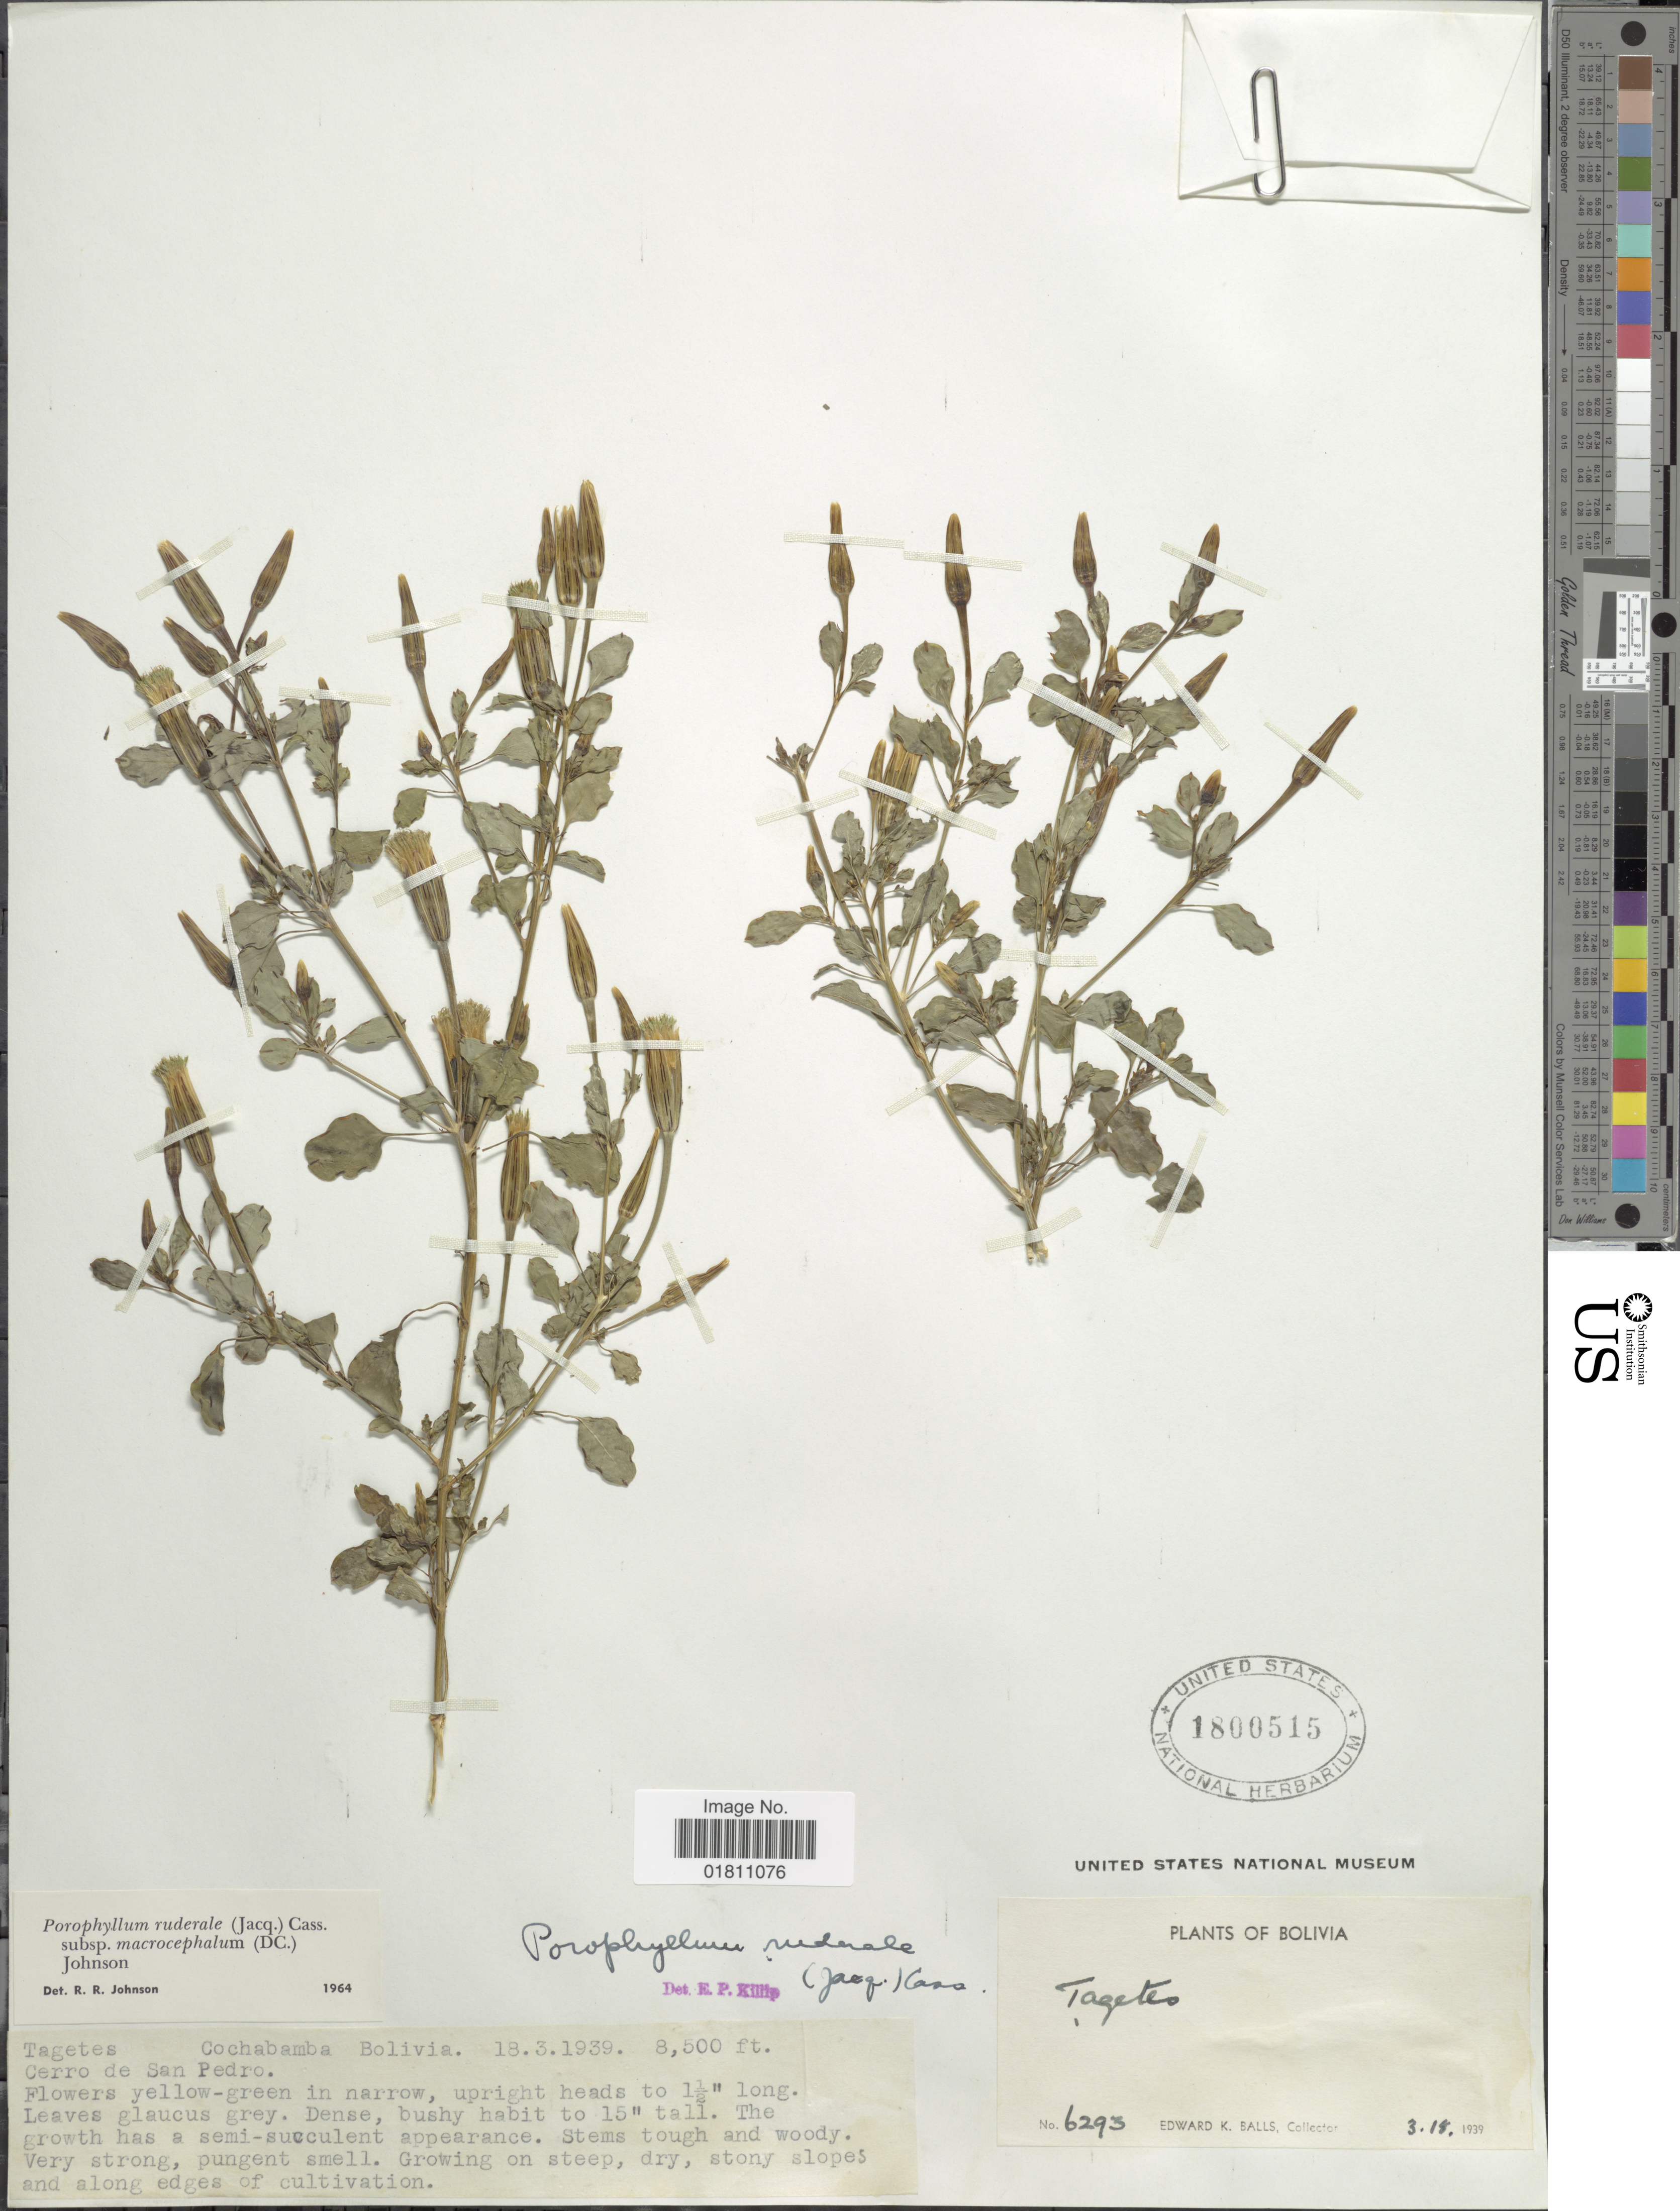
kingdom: Plantae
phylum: Tracheophyta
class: Magnoliopsida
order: Asterales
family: Asteraceae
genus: Porophyllum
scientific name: Porophyllum ruderale subsp. macrocephalum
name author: (DC.) R.R. Johnson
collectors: E. K. Balls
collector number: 6293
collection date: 1939-03-18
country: Bolivia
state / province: Cochabamba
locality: Tagetes, Cerro de San Pedro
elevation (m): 2591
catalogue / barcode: US 1800515